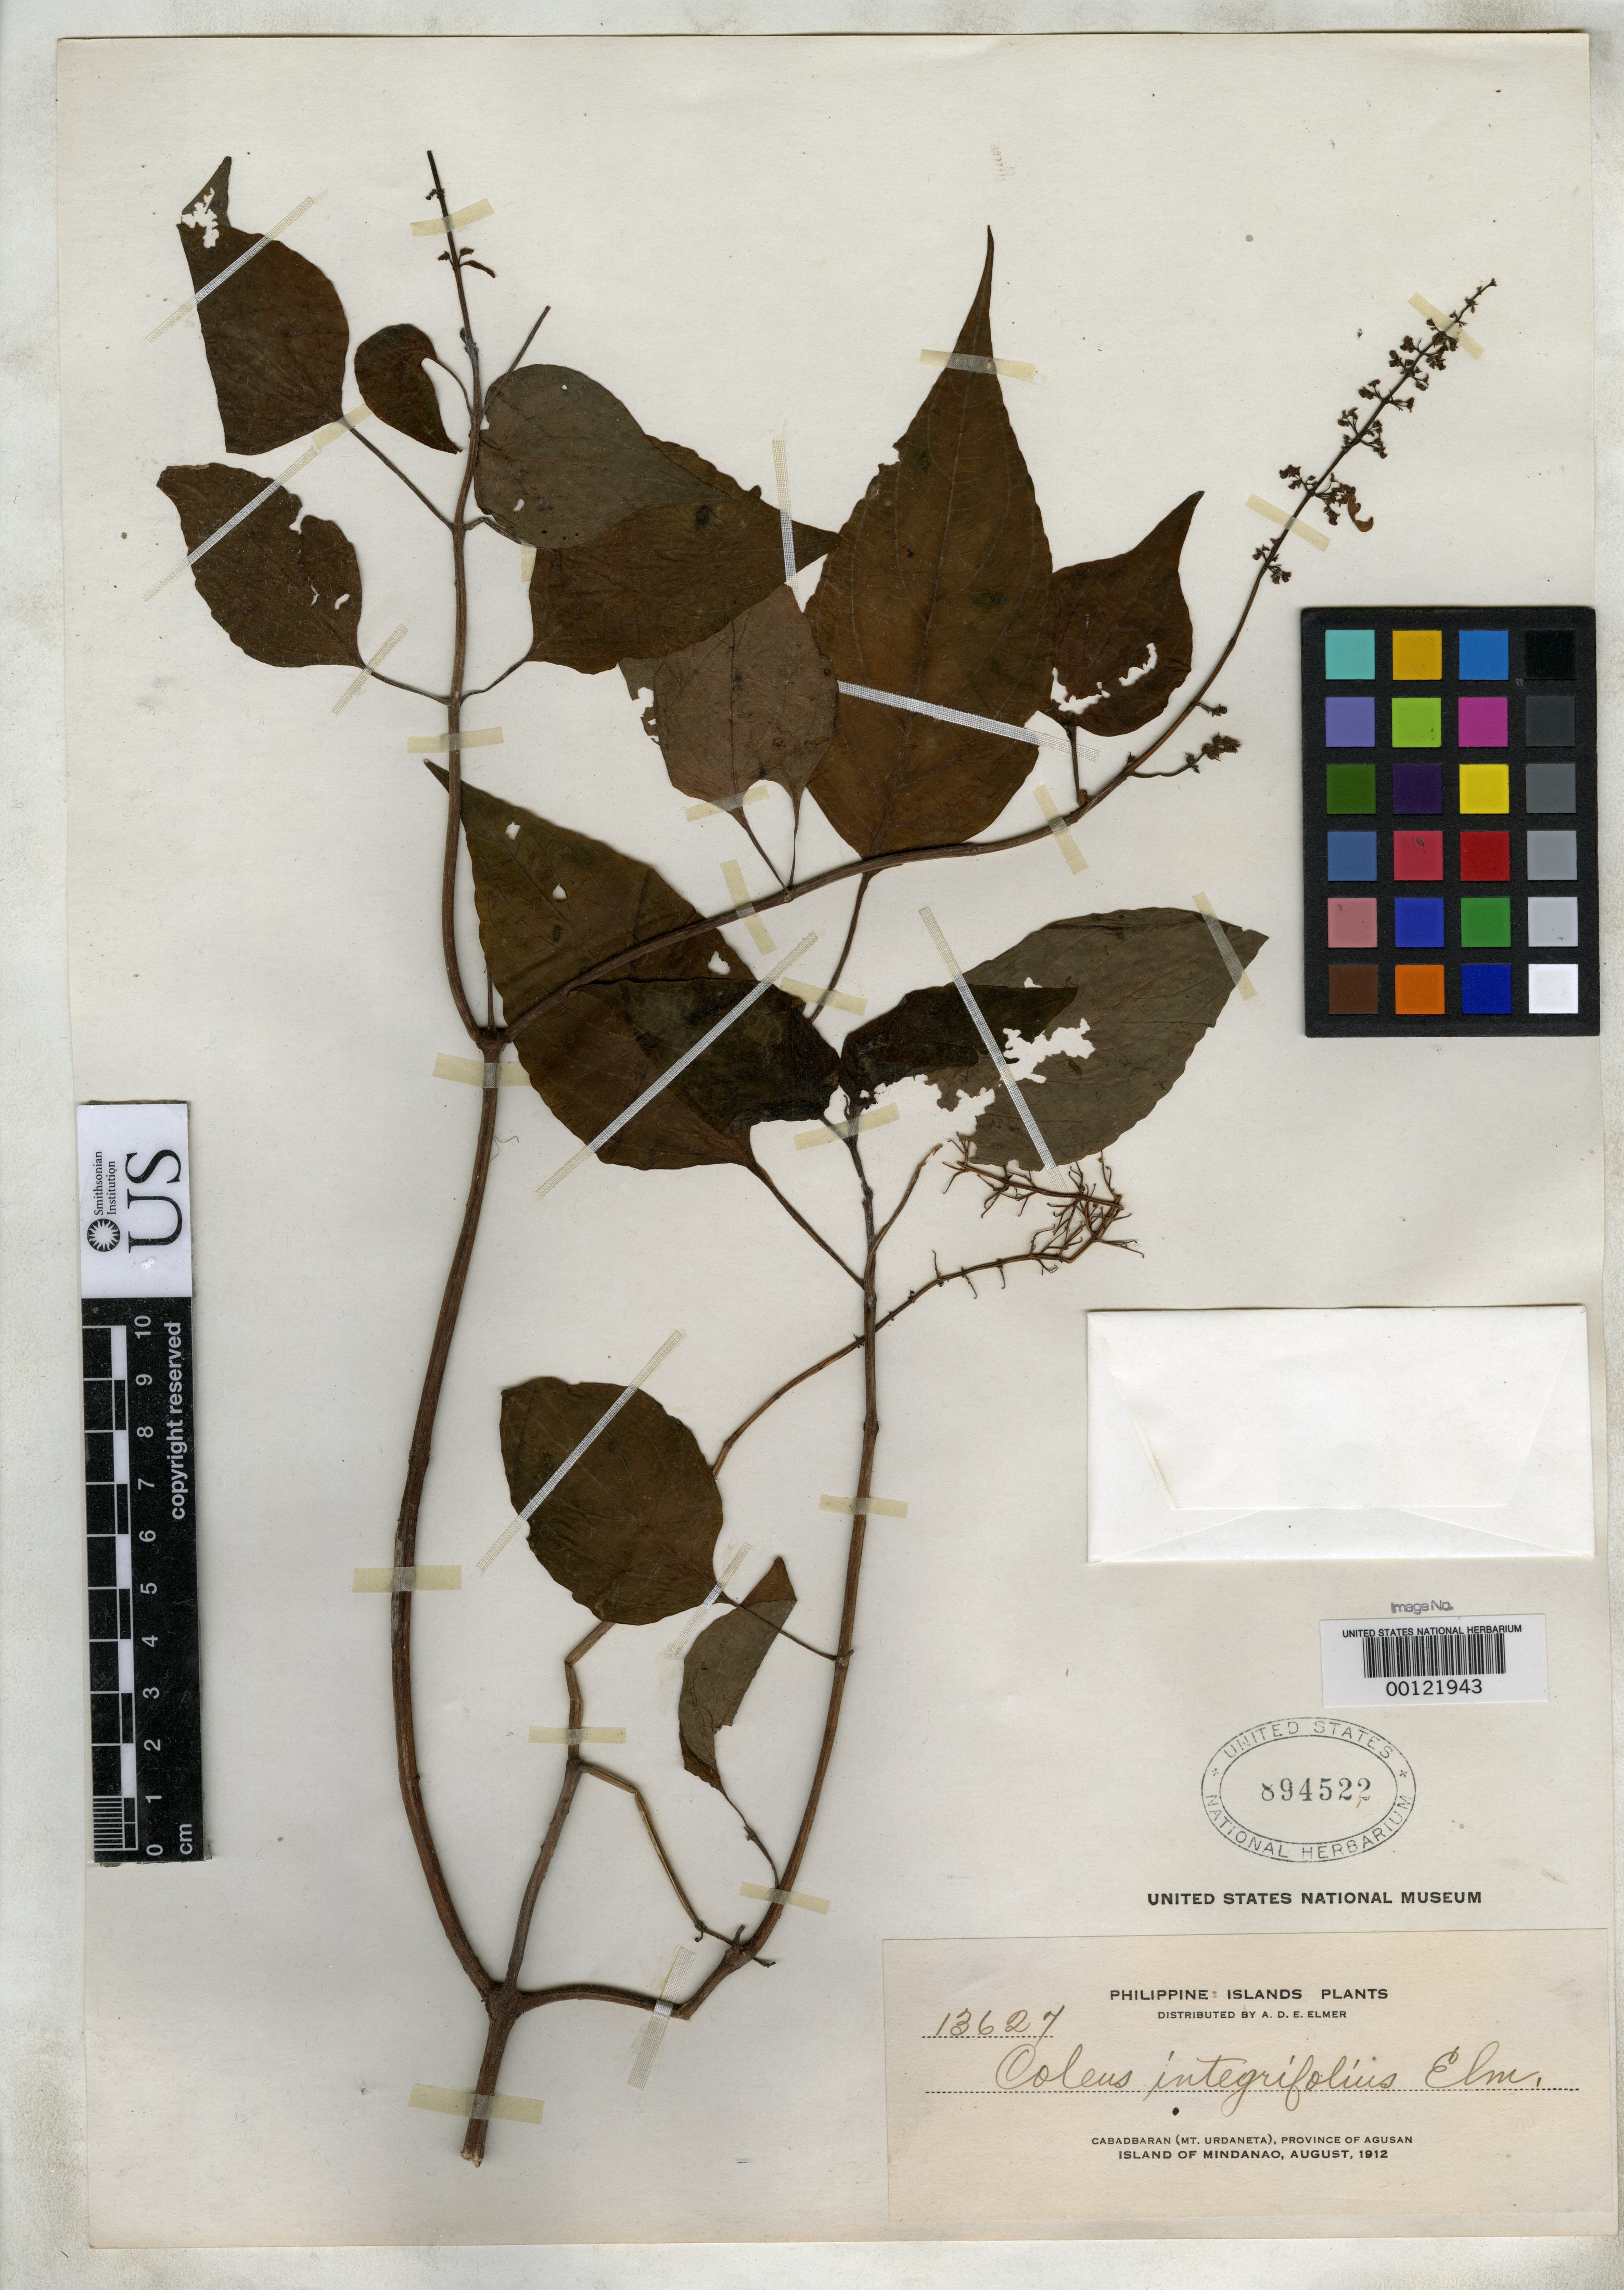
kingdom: Plantae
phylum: Tracheophyta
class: Magnoliopsida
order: Lamiales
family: Lamiaceae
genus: Coleus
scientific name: Coleus integrifolius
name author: Elmer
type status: Isotype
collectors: A. D. E. Elmer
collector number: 13627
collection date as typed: Aug 1912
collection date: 1912-08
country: Philippines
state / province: Caraga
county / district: Agusan del Norte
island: Mindanao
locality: Cabadbaran (Mt. Urdaneta), Province of Agusan, Island of Mindanao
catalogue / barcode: US 894522